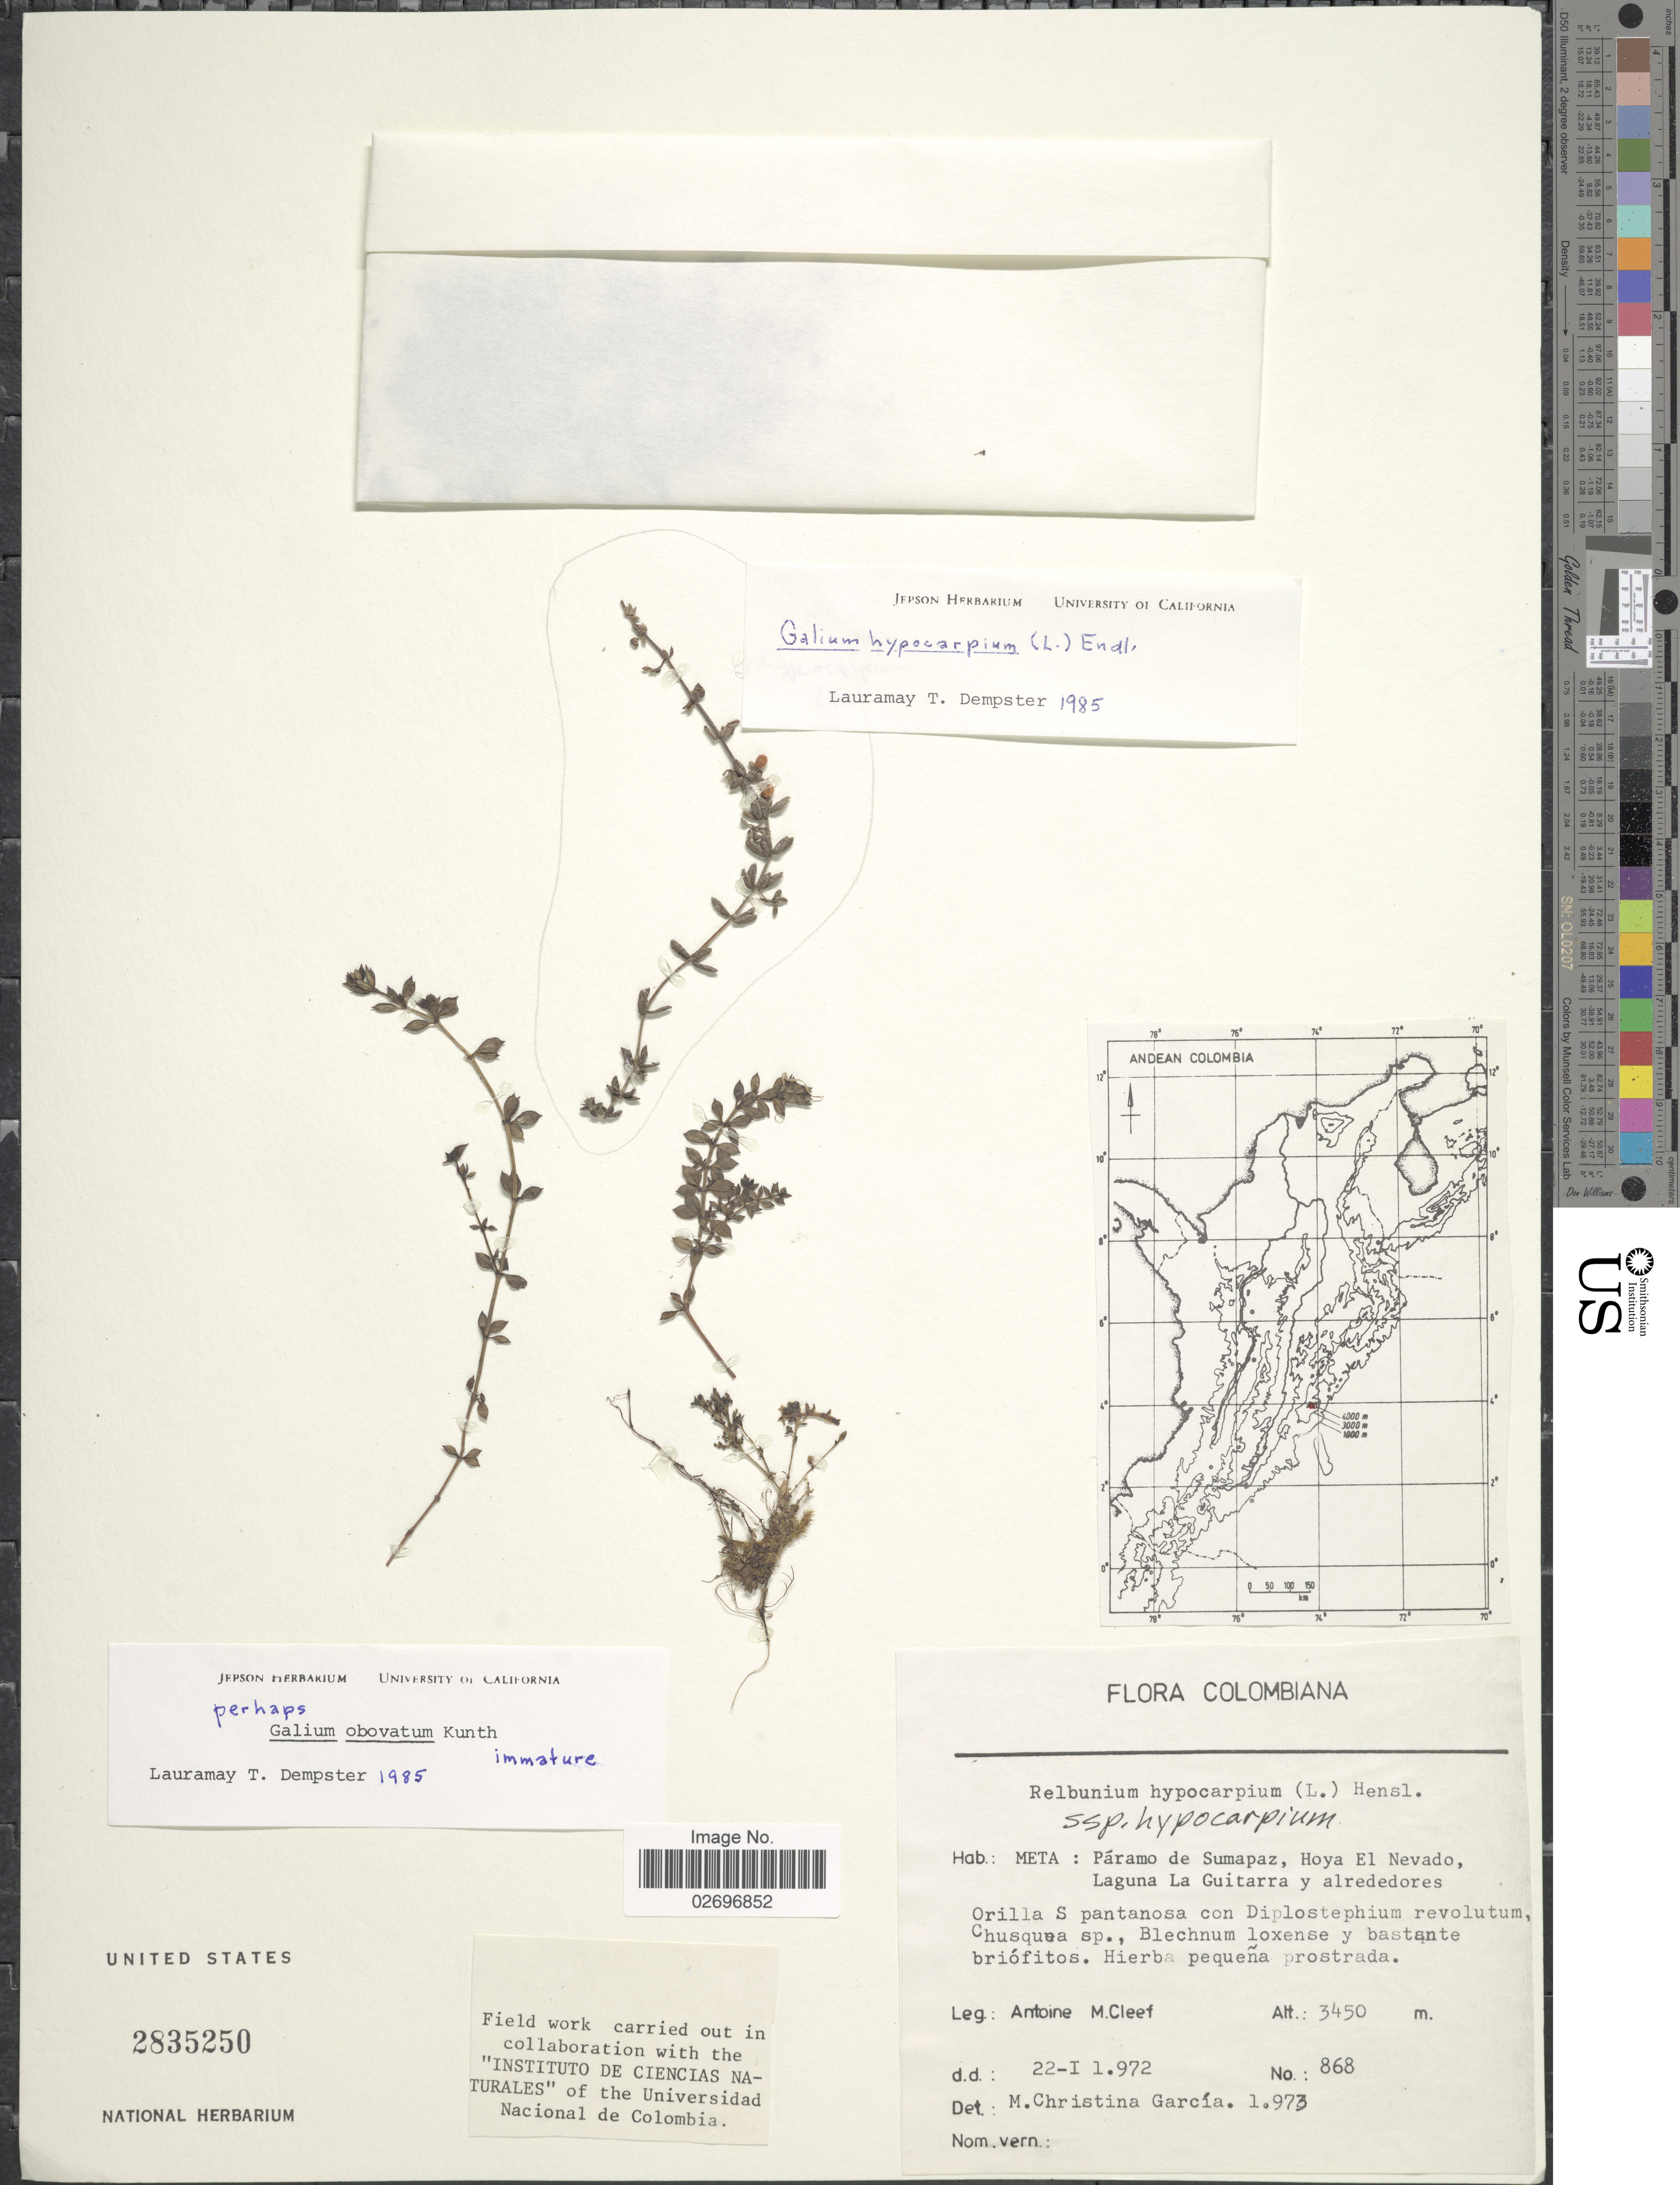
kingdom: Plantae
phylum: Tracheophyta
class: Magnoliopsida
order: Gentianales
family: Rubiaceae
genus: Galium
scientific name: Galium obovatum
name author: Kunth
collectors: A. M. Cleef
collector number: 1973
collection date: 1972-01-22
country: Colombia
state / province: Meta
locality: Paramo de Sumapaz, Hoya El Nevado, Laguna La Guitarra y alrededores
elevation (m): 3450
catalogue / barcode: US 2835250